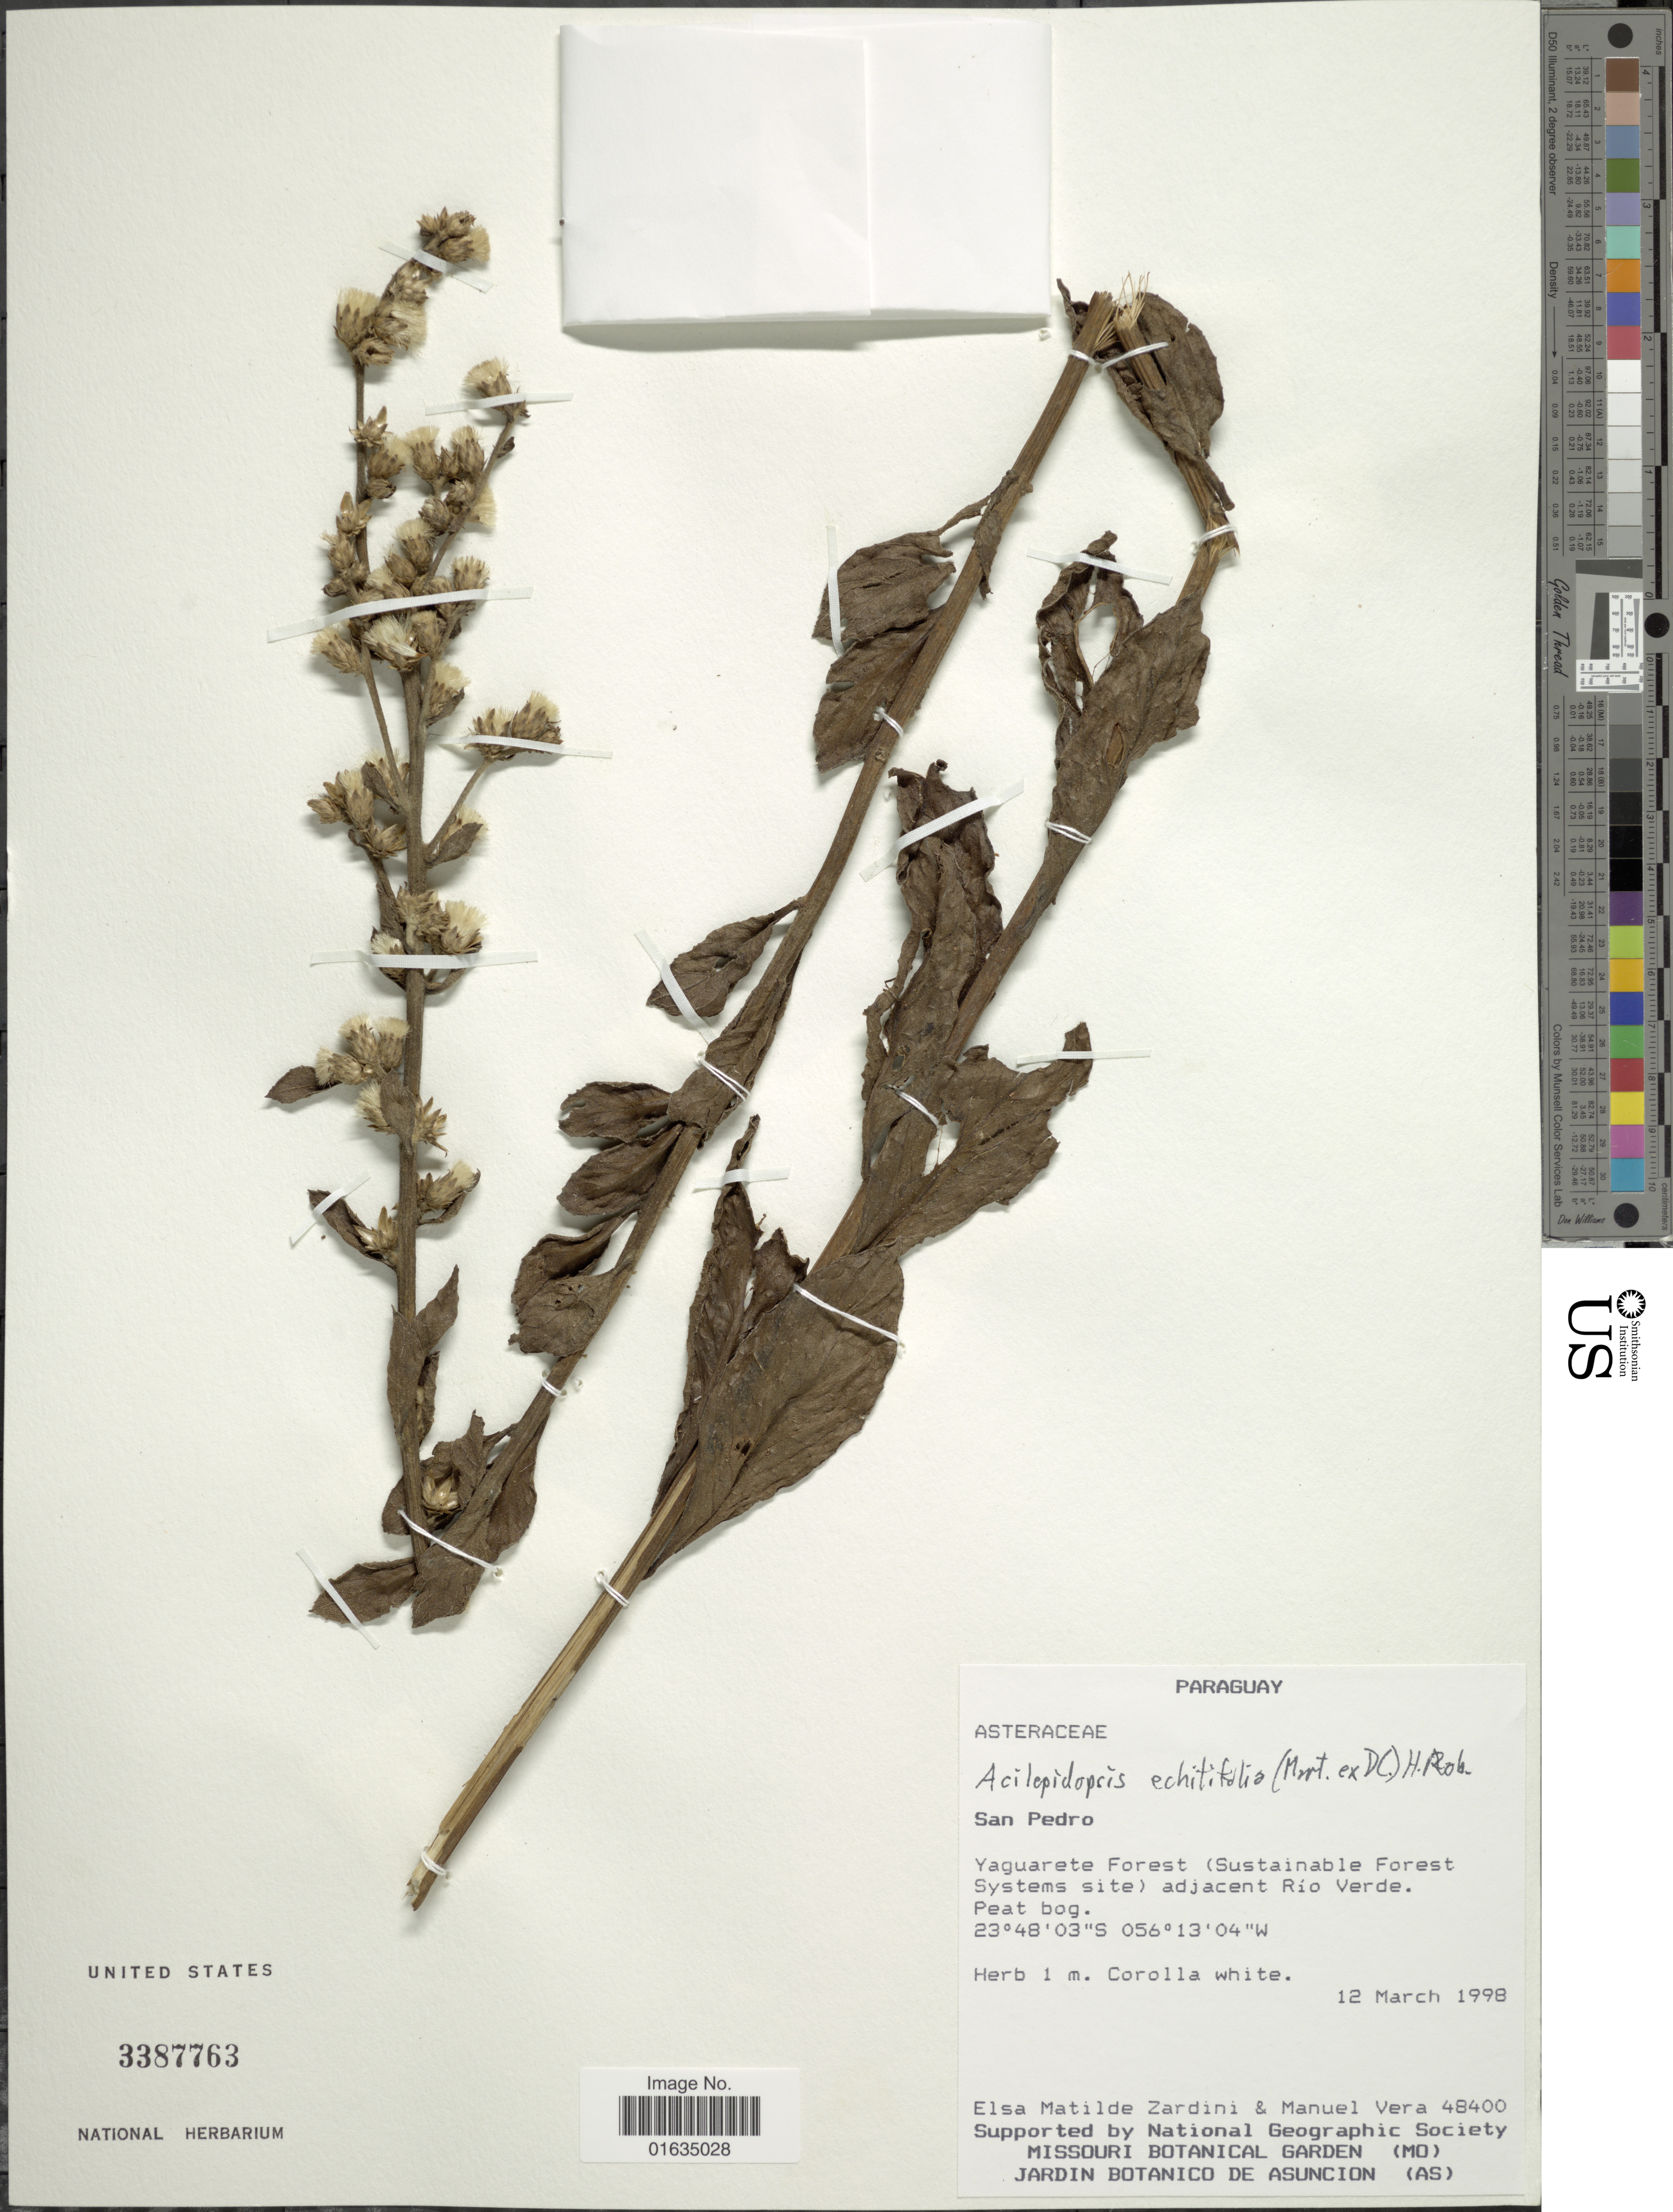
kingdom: Plantae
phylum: Tracheophyta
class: Magnoliopsida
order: Asterales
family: Asteraceae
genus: Acilepidopsis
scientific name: Acilepidopsis echitifolia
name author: (Mart. ex DC.) H. Rob.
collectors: E. M. Zardini & M. Vera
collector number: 48400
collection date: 1998-03-12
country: Paraguay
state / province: San Pedro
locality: Yaguarete Forest (Sustainable Forest System site) adjacent Rio Verde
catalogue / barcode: US 3387763